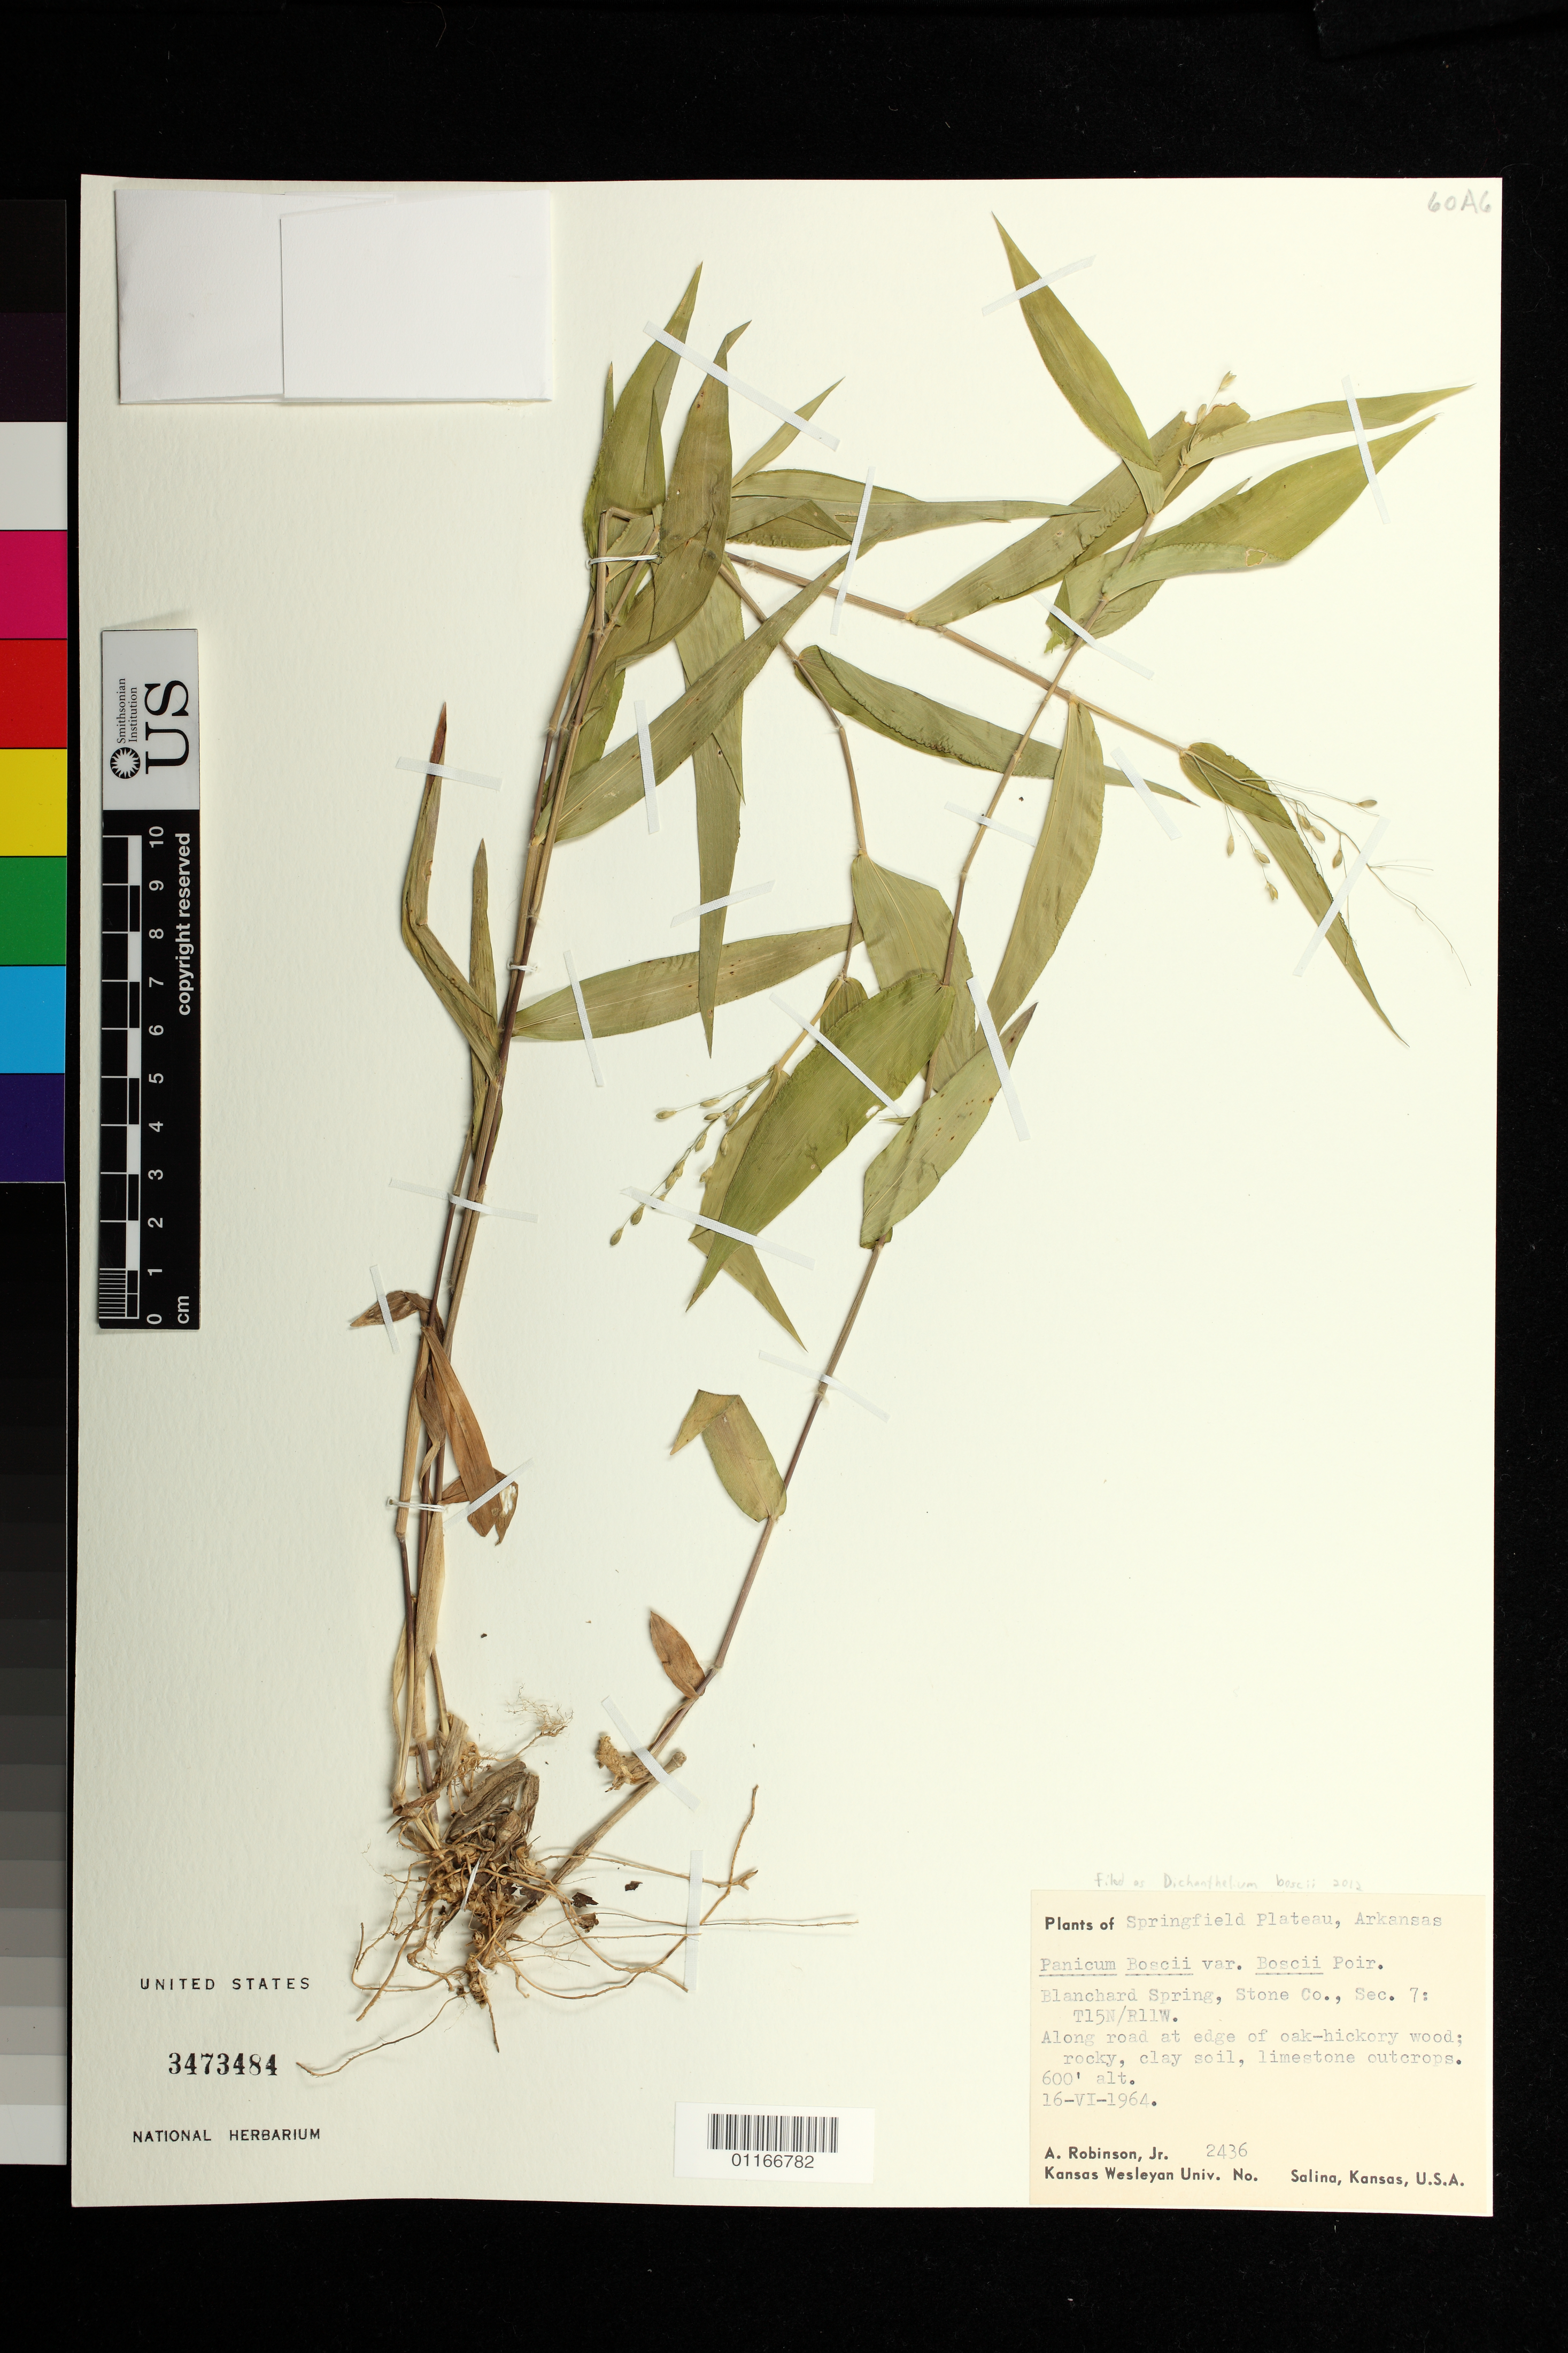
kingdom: Plantae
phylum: Tracheophyta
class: Liliopsida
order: Poales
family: Poaceae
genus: Dichanthelium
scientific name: Dichanthelium boscii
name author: (Poir.) Gould & C.A. Clark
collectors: A. Robinson Jr.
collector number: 2436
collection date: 1964-06-16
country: United States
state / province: Arkansas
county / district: Stone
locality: Blanchard Spring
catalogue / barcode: US 3473484